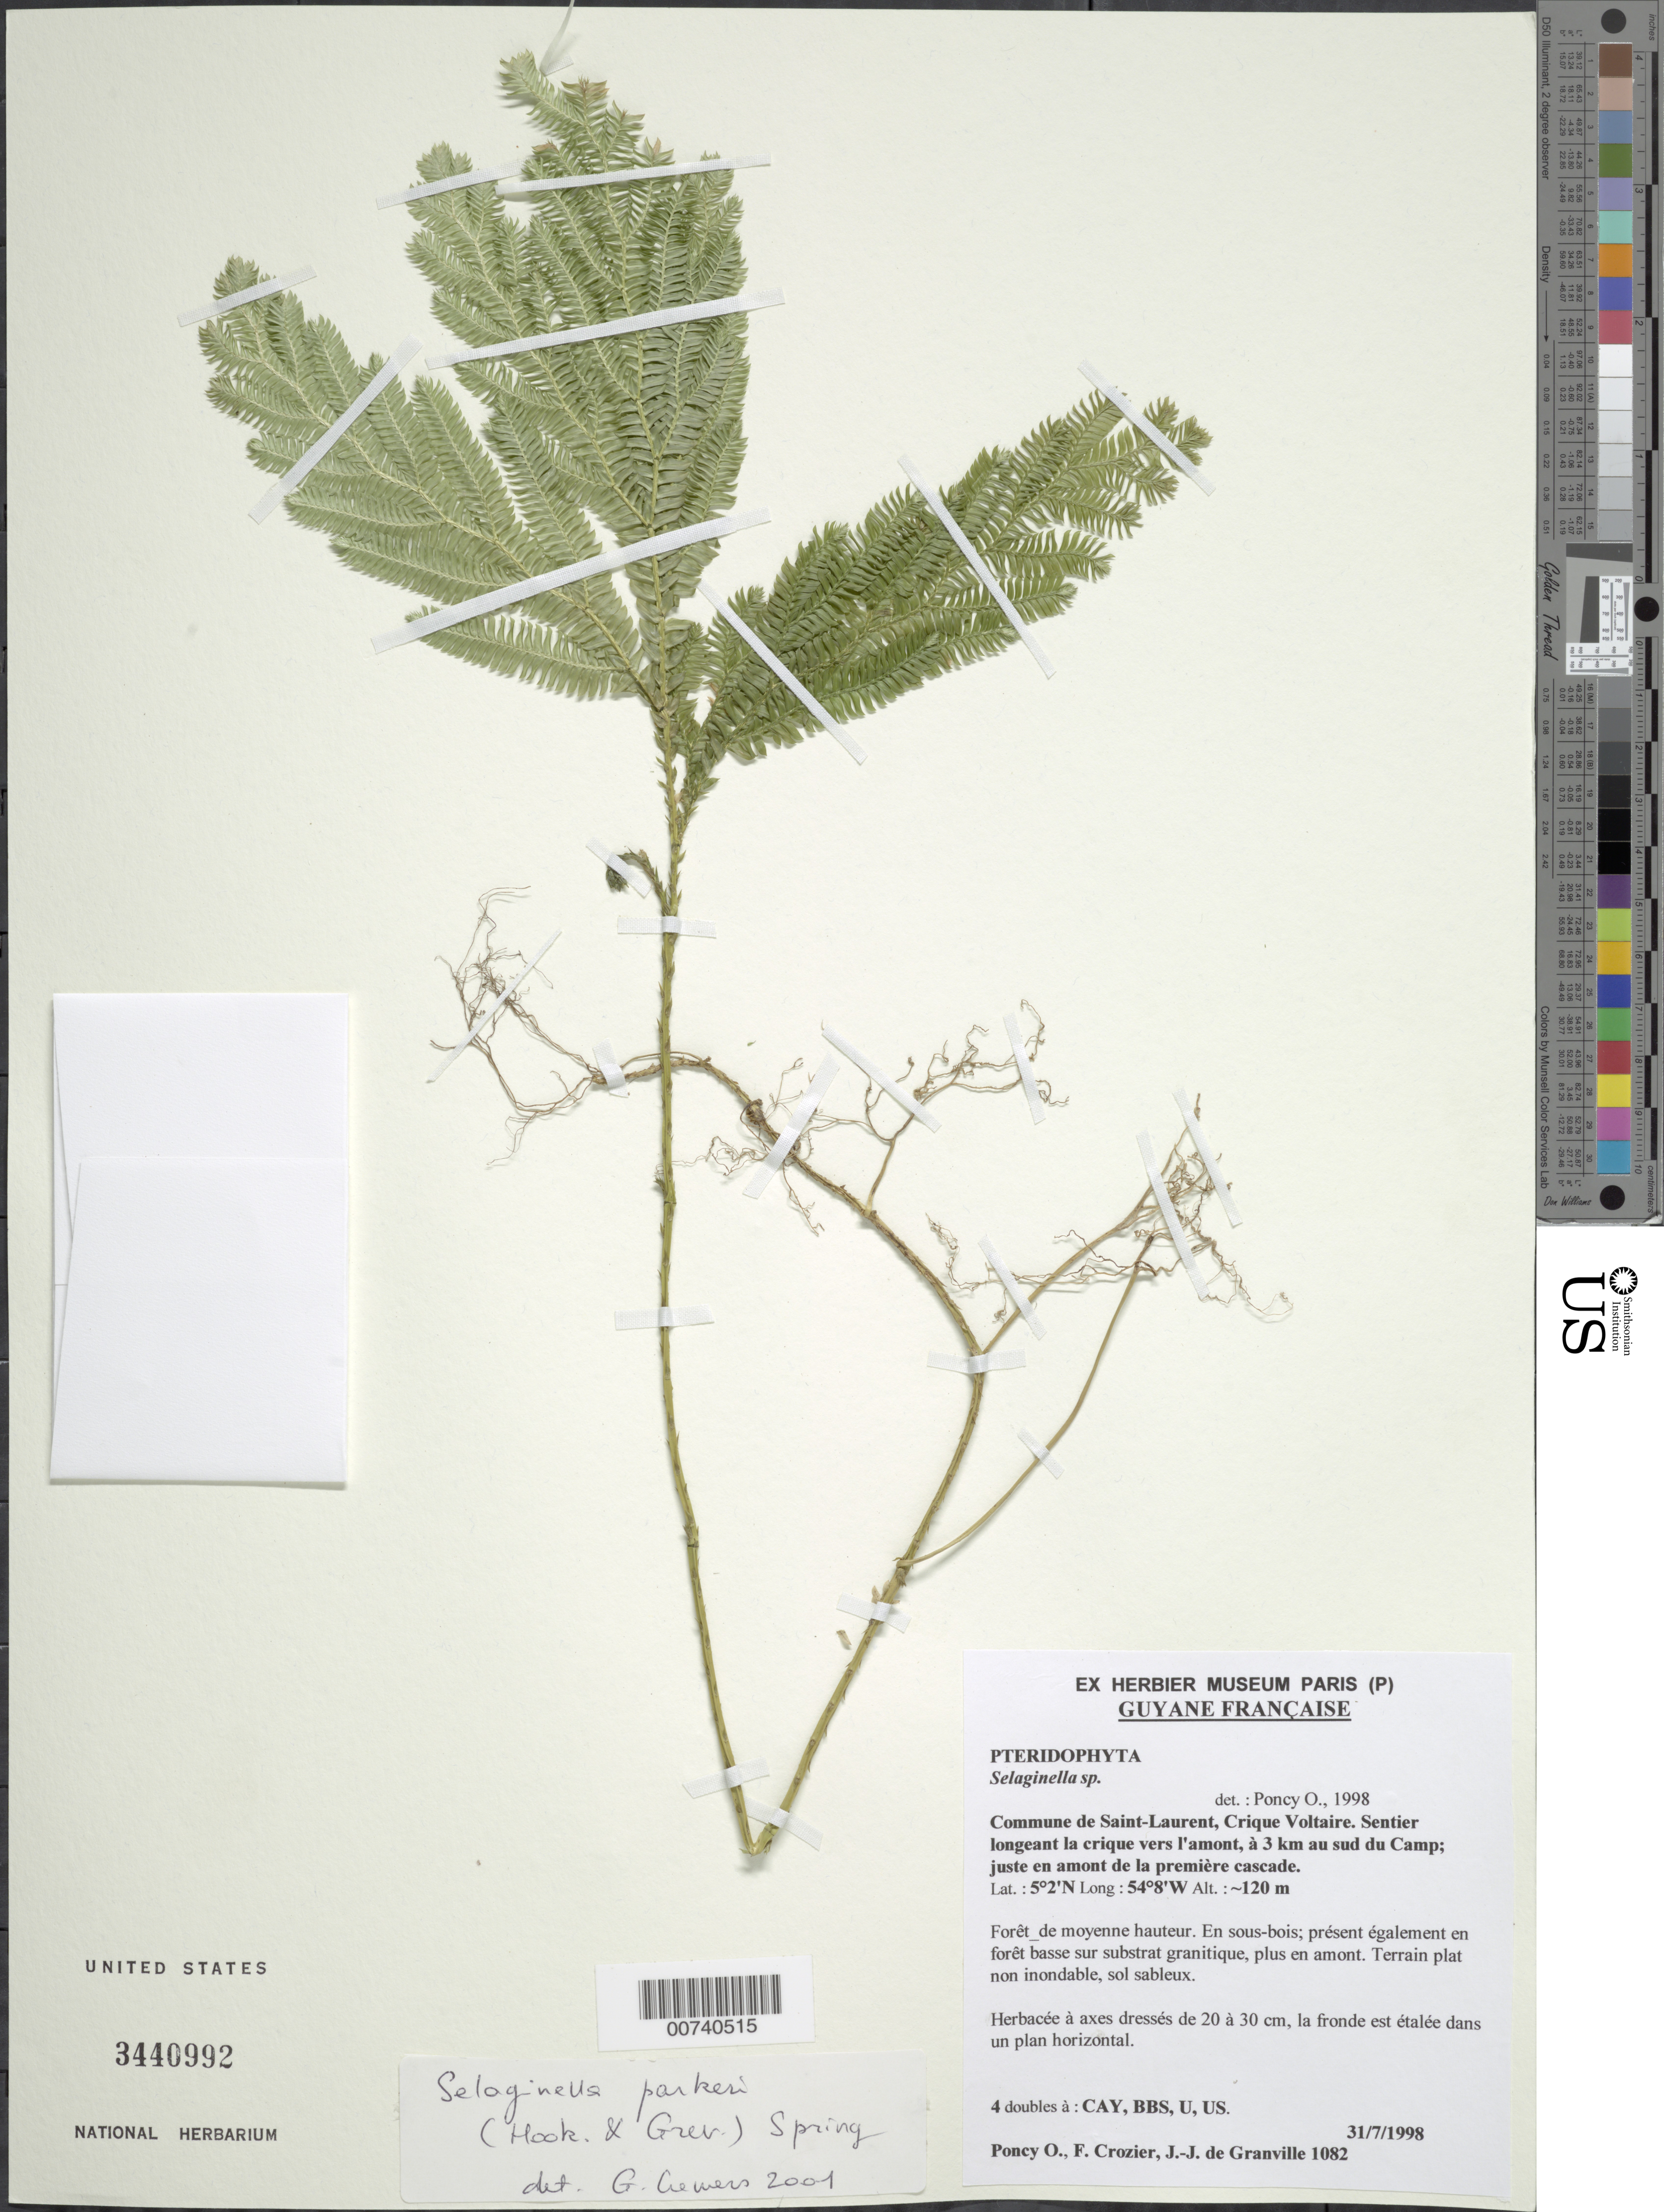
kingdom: Plantae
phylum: Tracheophyta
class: Lycopodiopsida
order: Selaginellales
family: Selaginellaceae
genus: Selaginella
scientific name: Selaginella parkeri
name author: (Hook. & Grev.) Spring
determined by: Cremers, Georges A.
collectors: O. Poncy, F. Crozier & J.-J. de Granville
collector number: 1082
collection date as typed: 31-Jul-98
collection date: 1998-07-31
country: French Guiana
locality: Commune de Saint Laurent du Maroni, Crique Volatire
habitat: Middle altitude forest; understory, nonflooded, clay soil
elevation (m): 120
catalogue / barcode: US 3440992